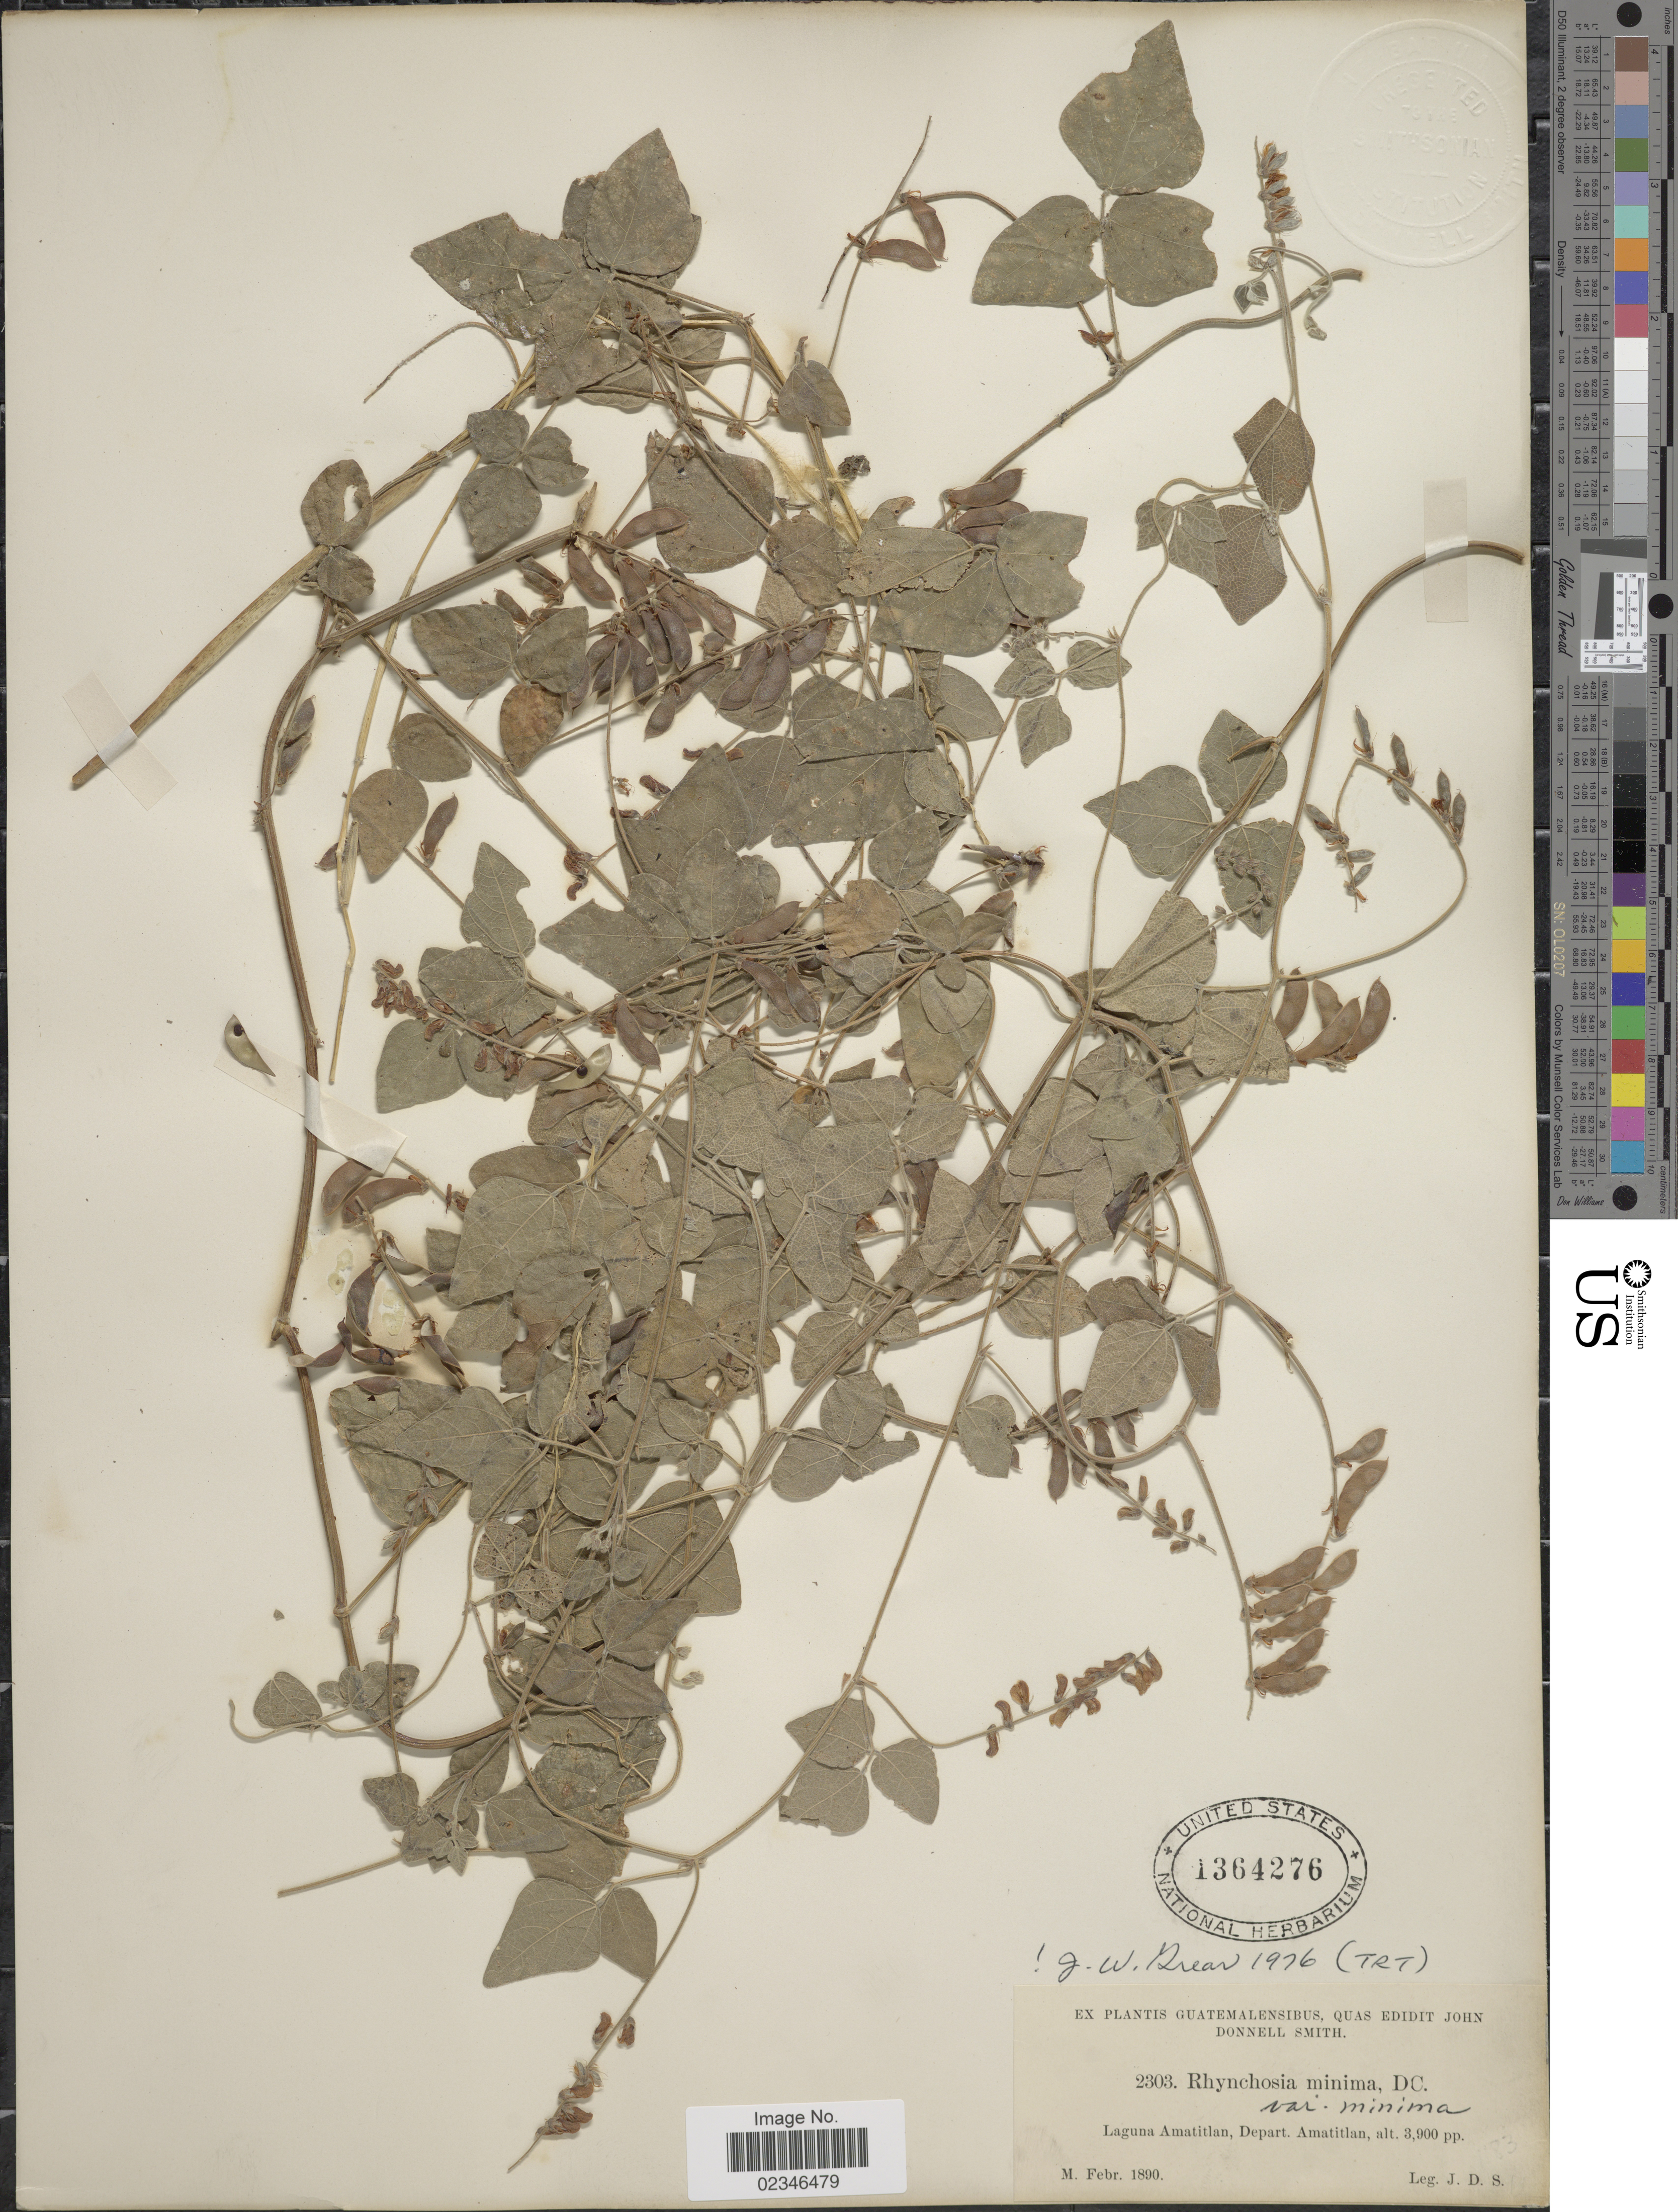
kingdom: Plantae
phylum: Tracheophyta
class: Magnoliopsida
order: Fabales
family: Fabaceae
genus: Rhynchosia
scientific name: Rhynchosia minima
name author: (L.) DC.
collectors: J. Donnell Smith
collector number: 2303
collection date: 1890-02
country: Guatemala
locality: Laguna Amatitlan, Depart. Amatitlan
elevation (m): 1189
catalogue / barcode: US 1364276